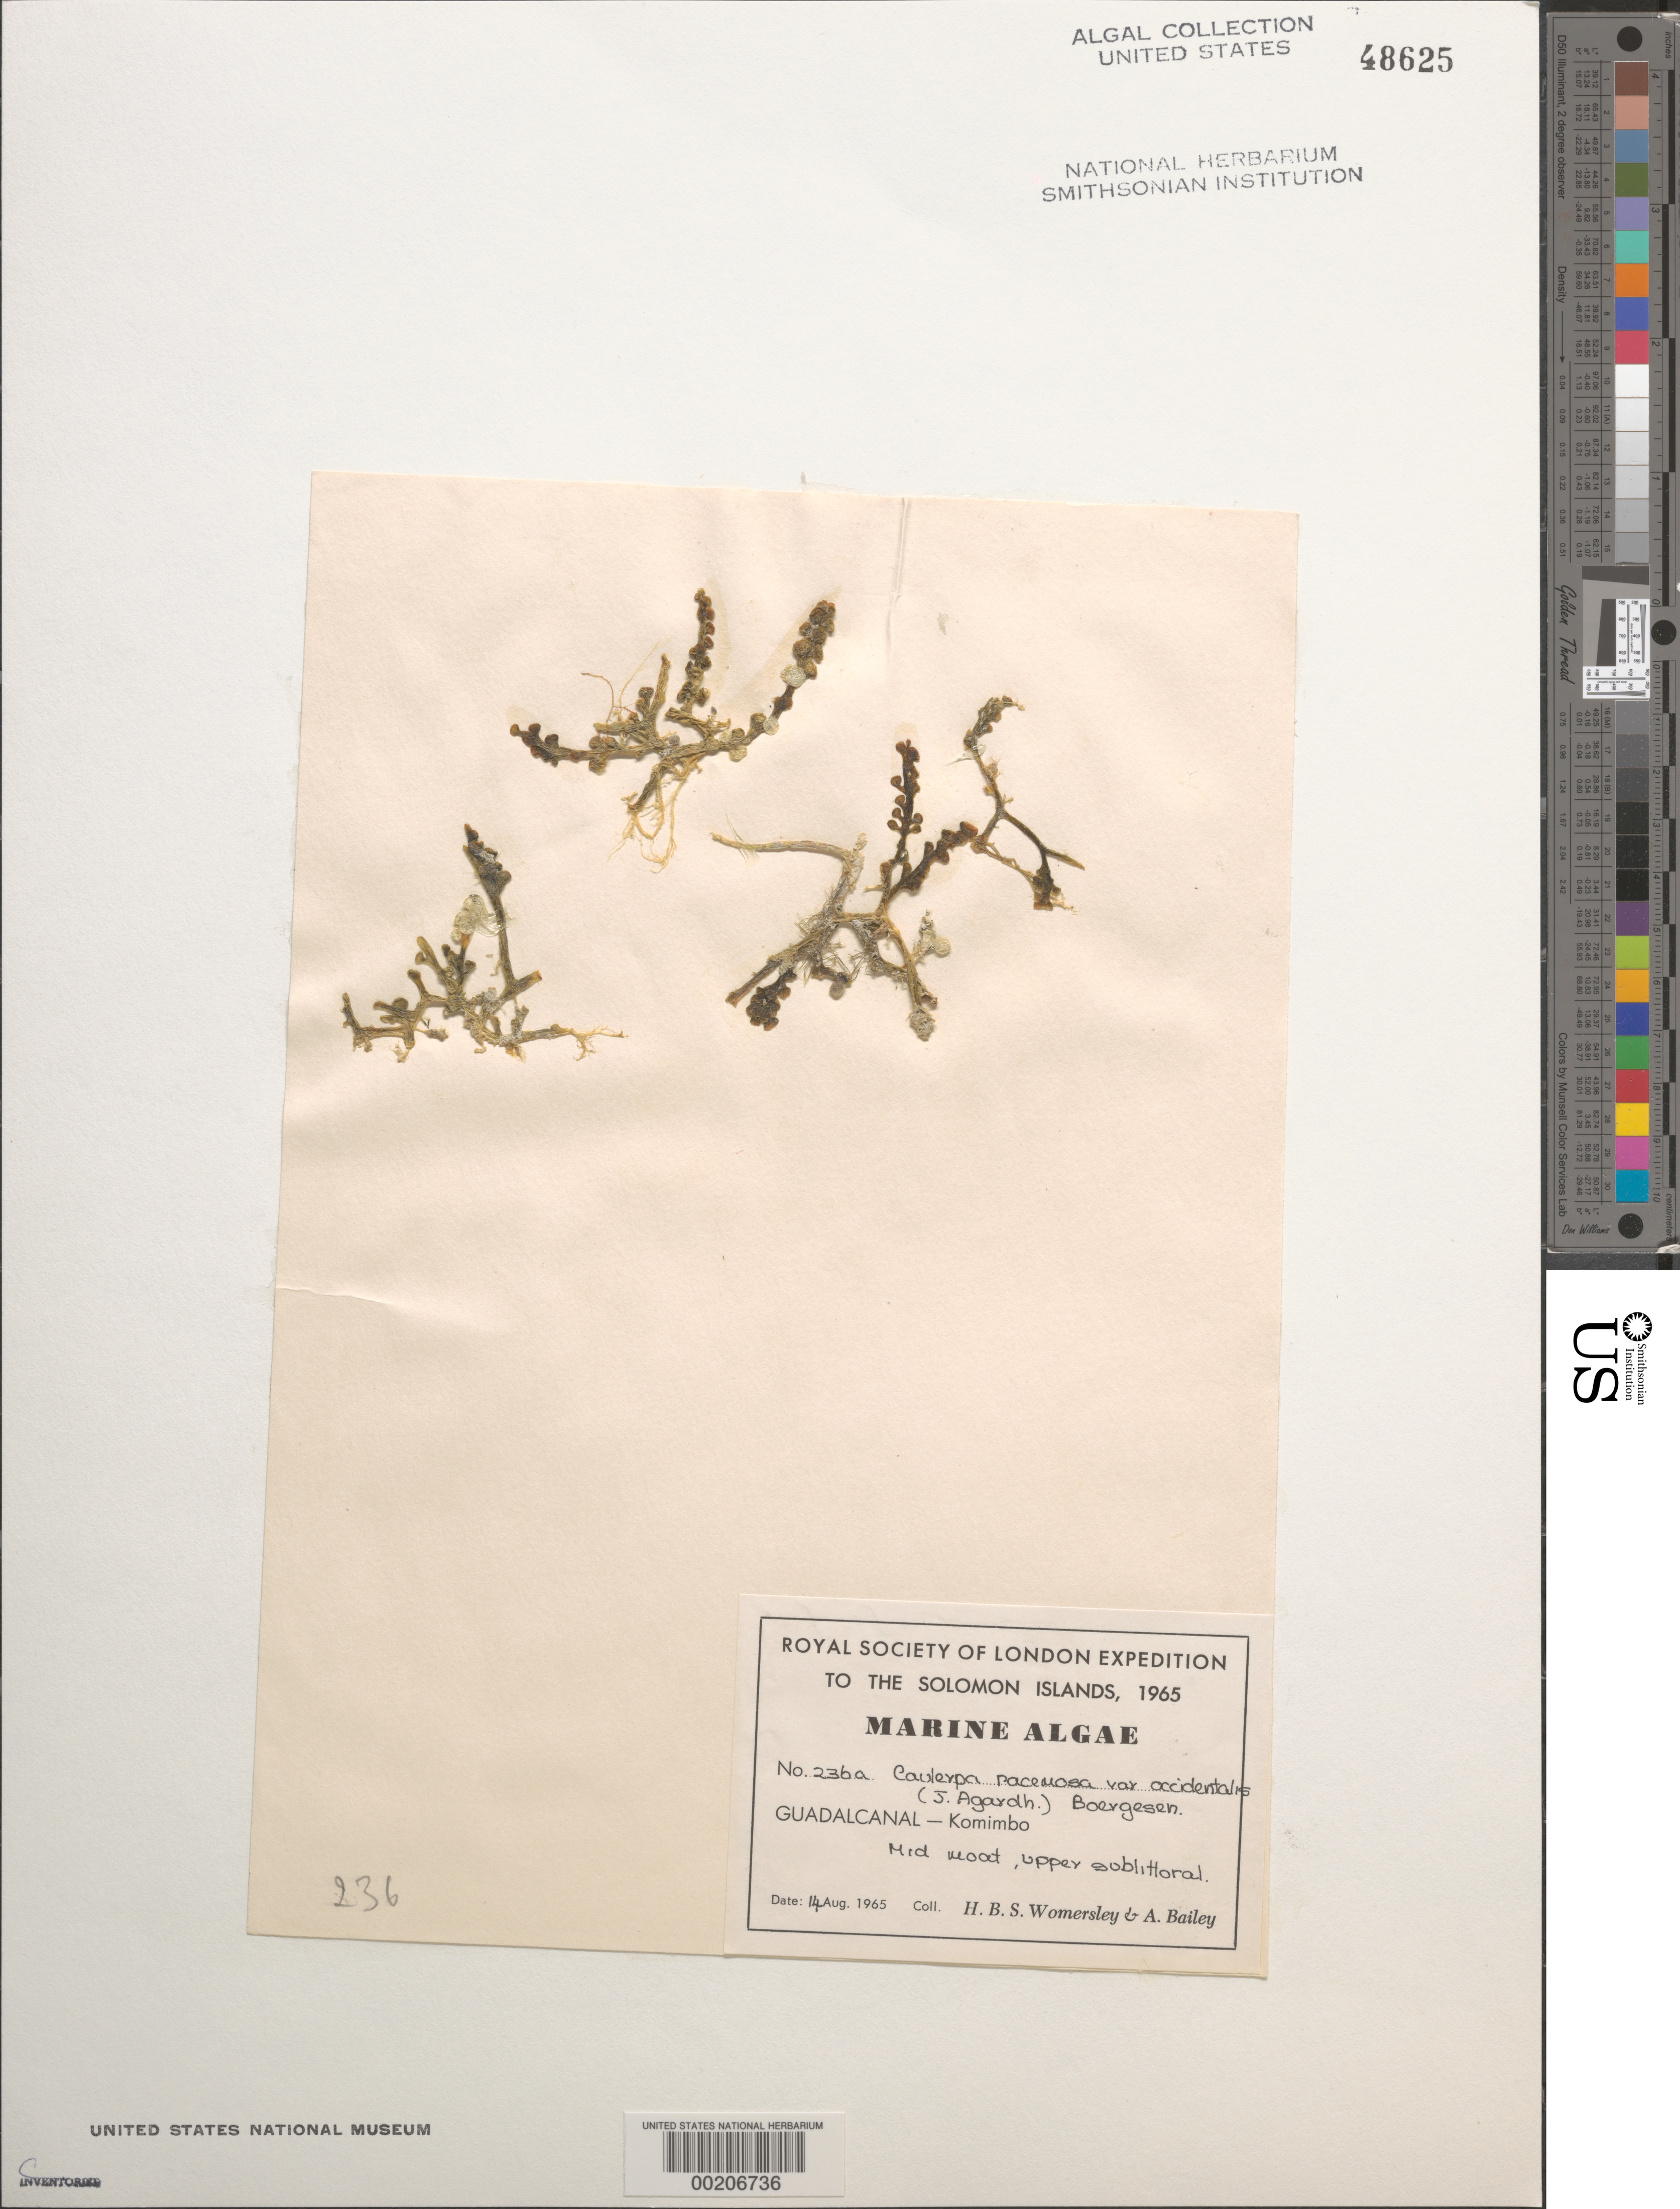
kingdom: Plantae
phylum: Chlorophyta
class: Ulvophyceae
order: Bryopsidales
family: Caulerpaceae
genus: Caulerpa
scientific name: Caulerpa racemosa var. occidentalis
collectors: H. B. S. Womersley & A. Bailey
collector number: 236a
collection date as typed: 14 Aug 1965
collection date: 1965-08-14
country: Solomon Islands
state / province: Guadalcanal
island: Guadalcanal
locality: Komimbo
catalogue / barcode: US 48625